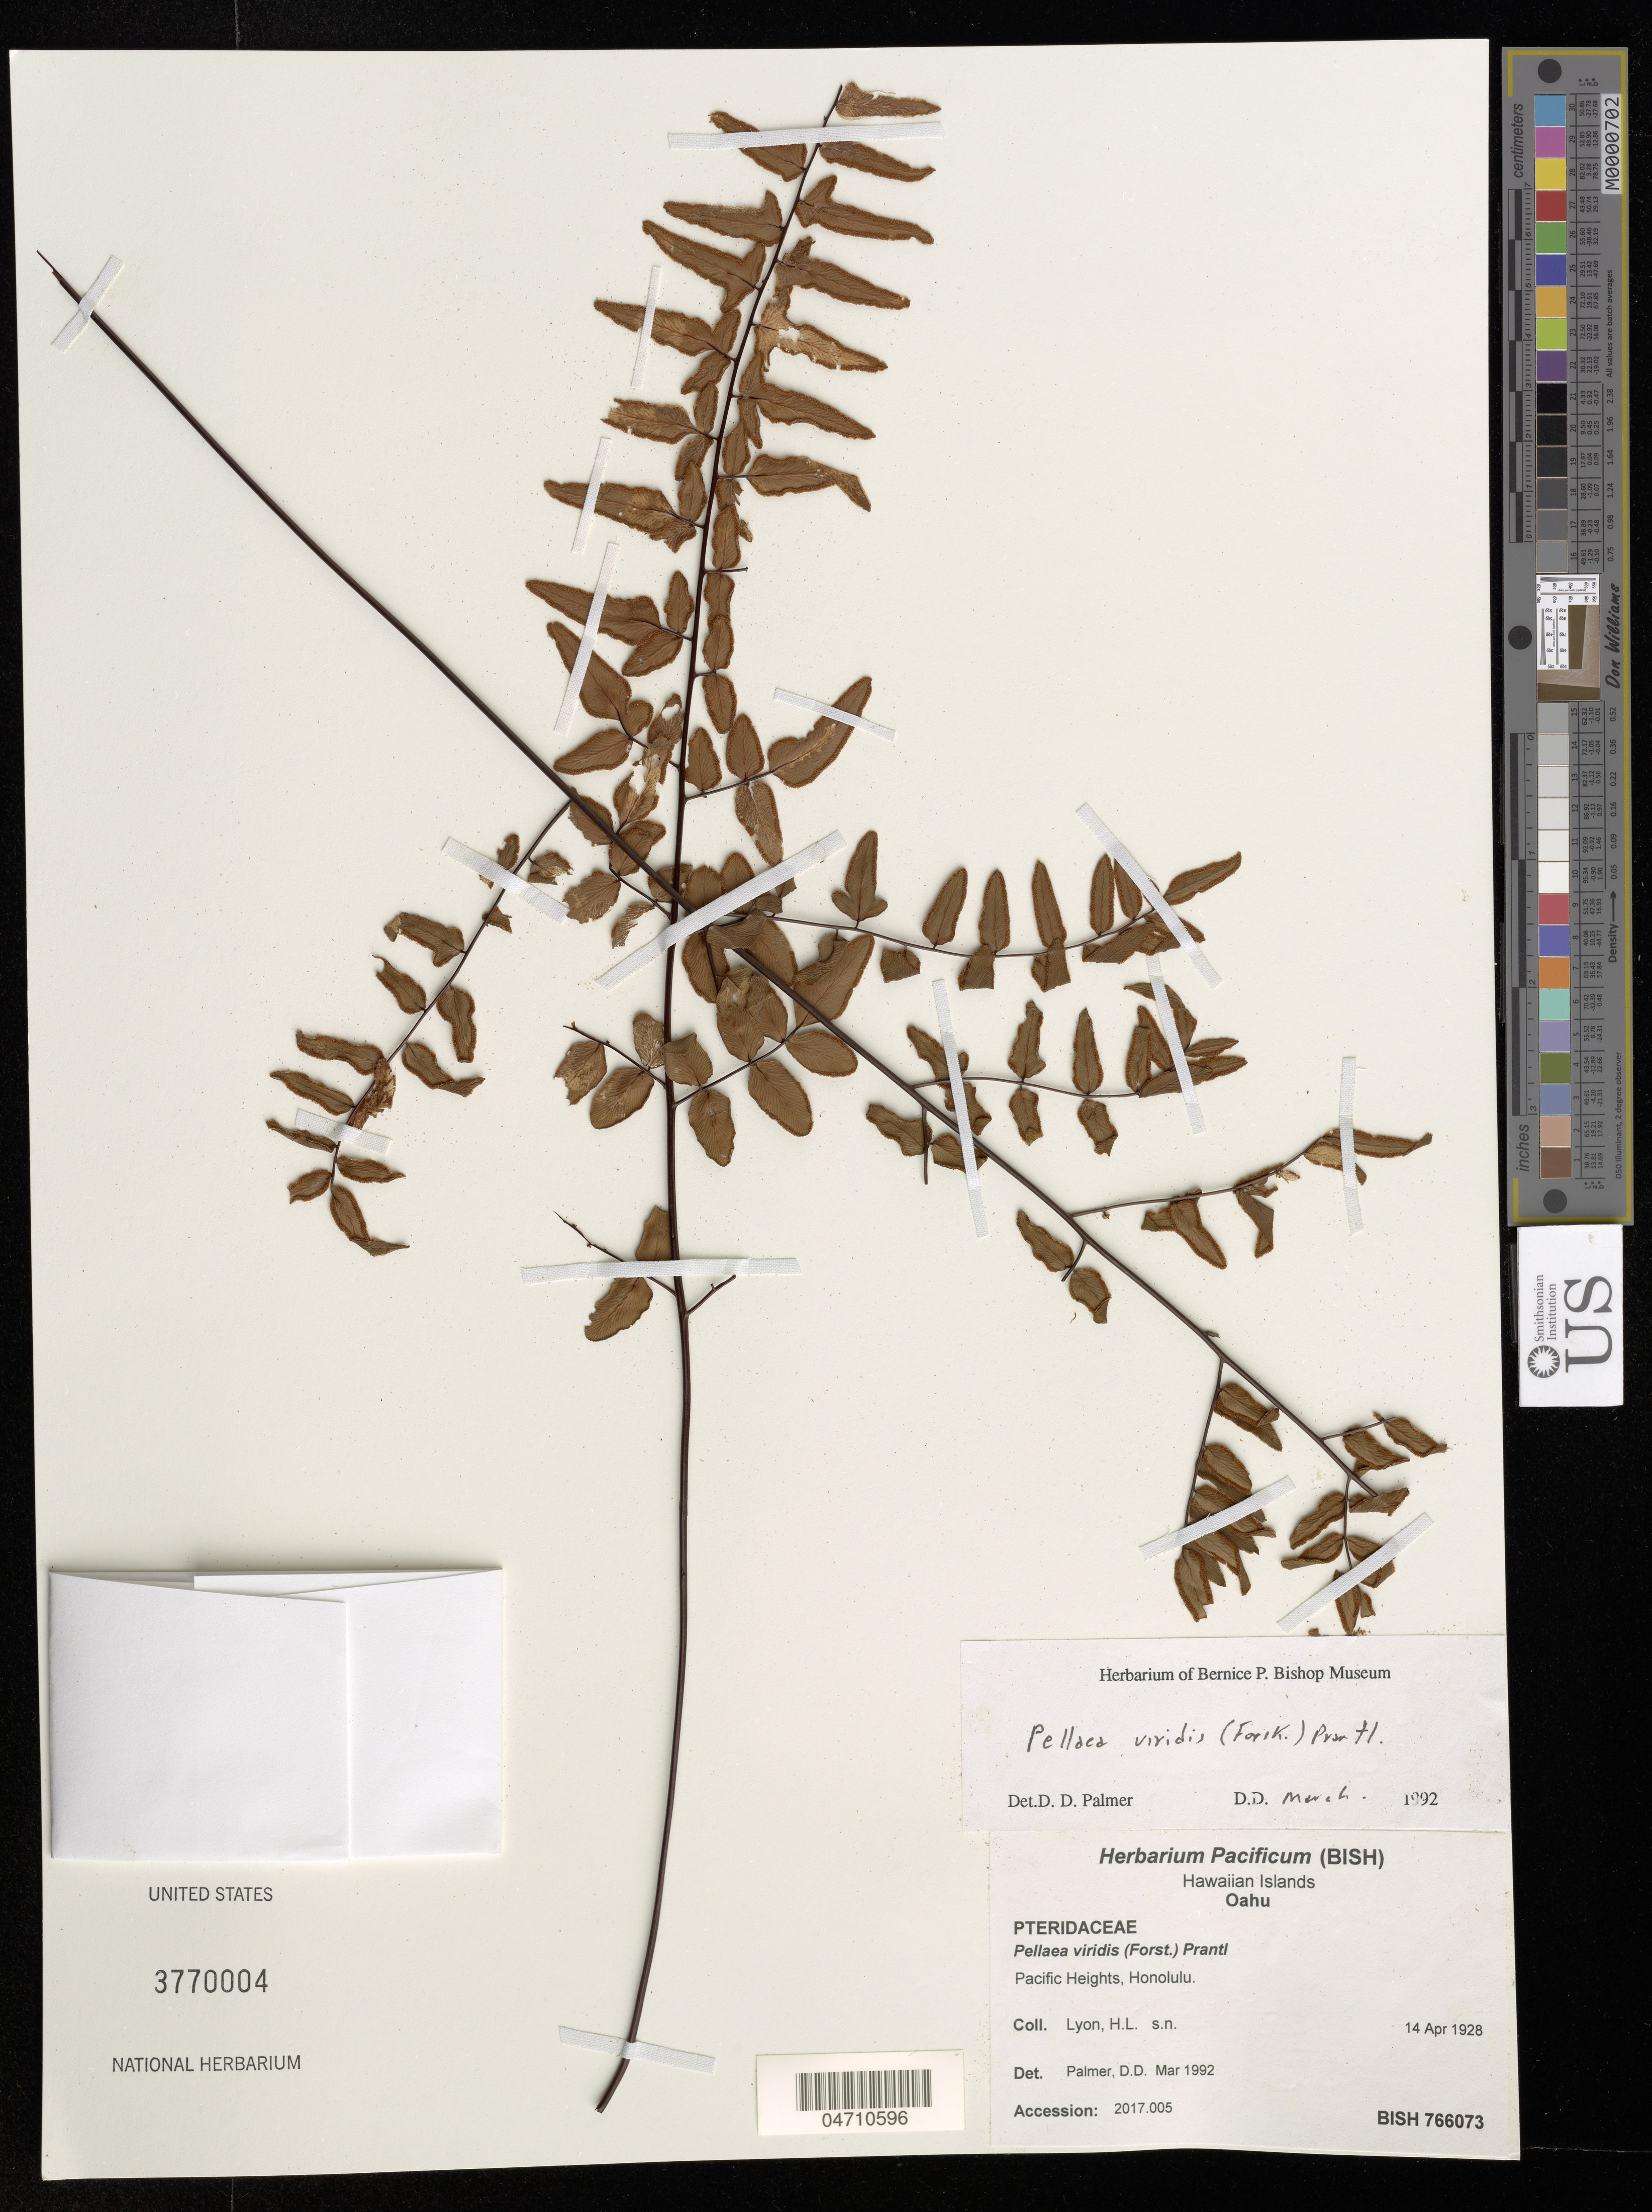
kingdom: Plantae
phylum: Tracheophyta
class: Polypodiopsida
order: Polypodiales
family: Pteridaceae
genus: Pellaea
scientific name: Pellaea viridis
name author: (Forssk.) Prantl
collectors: H. Lyon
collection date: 1928-04-14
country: United States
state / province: Hawaii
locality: Hawaiian Islands. Oahu. Pacific Heights, Honolulu.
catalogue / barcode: US 3770004